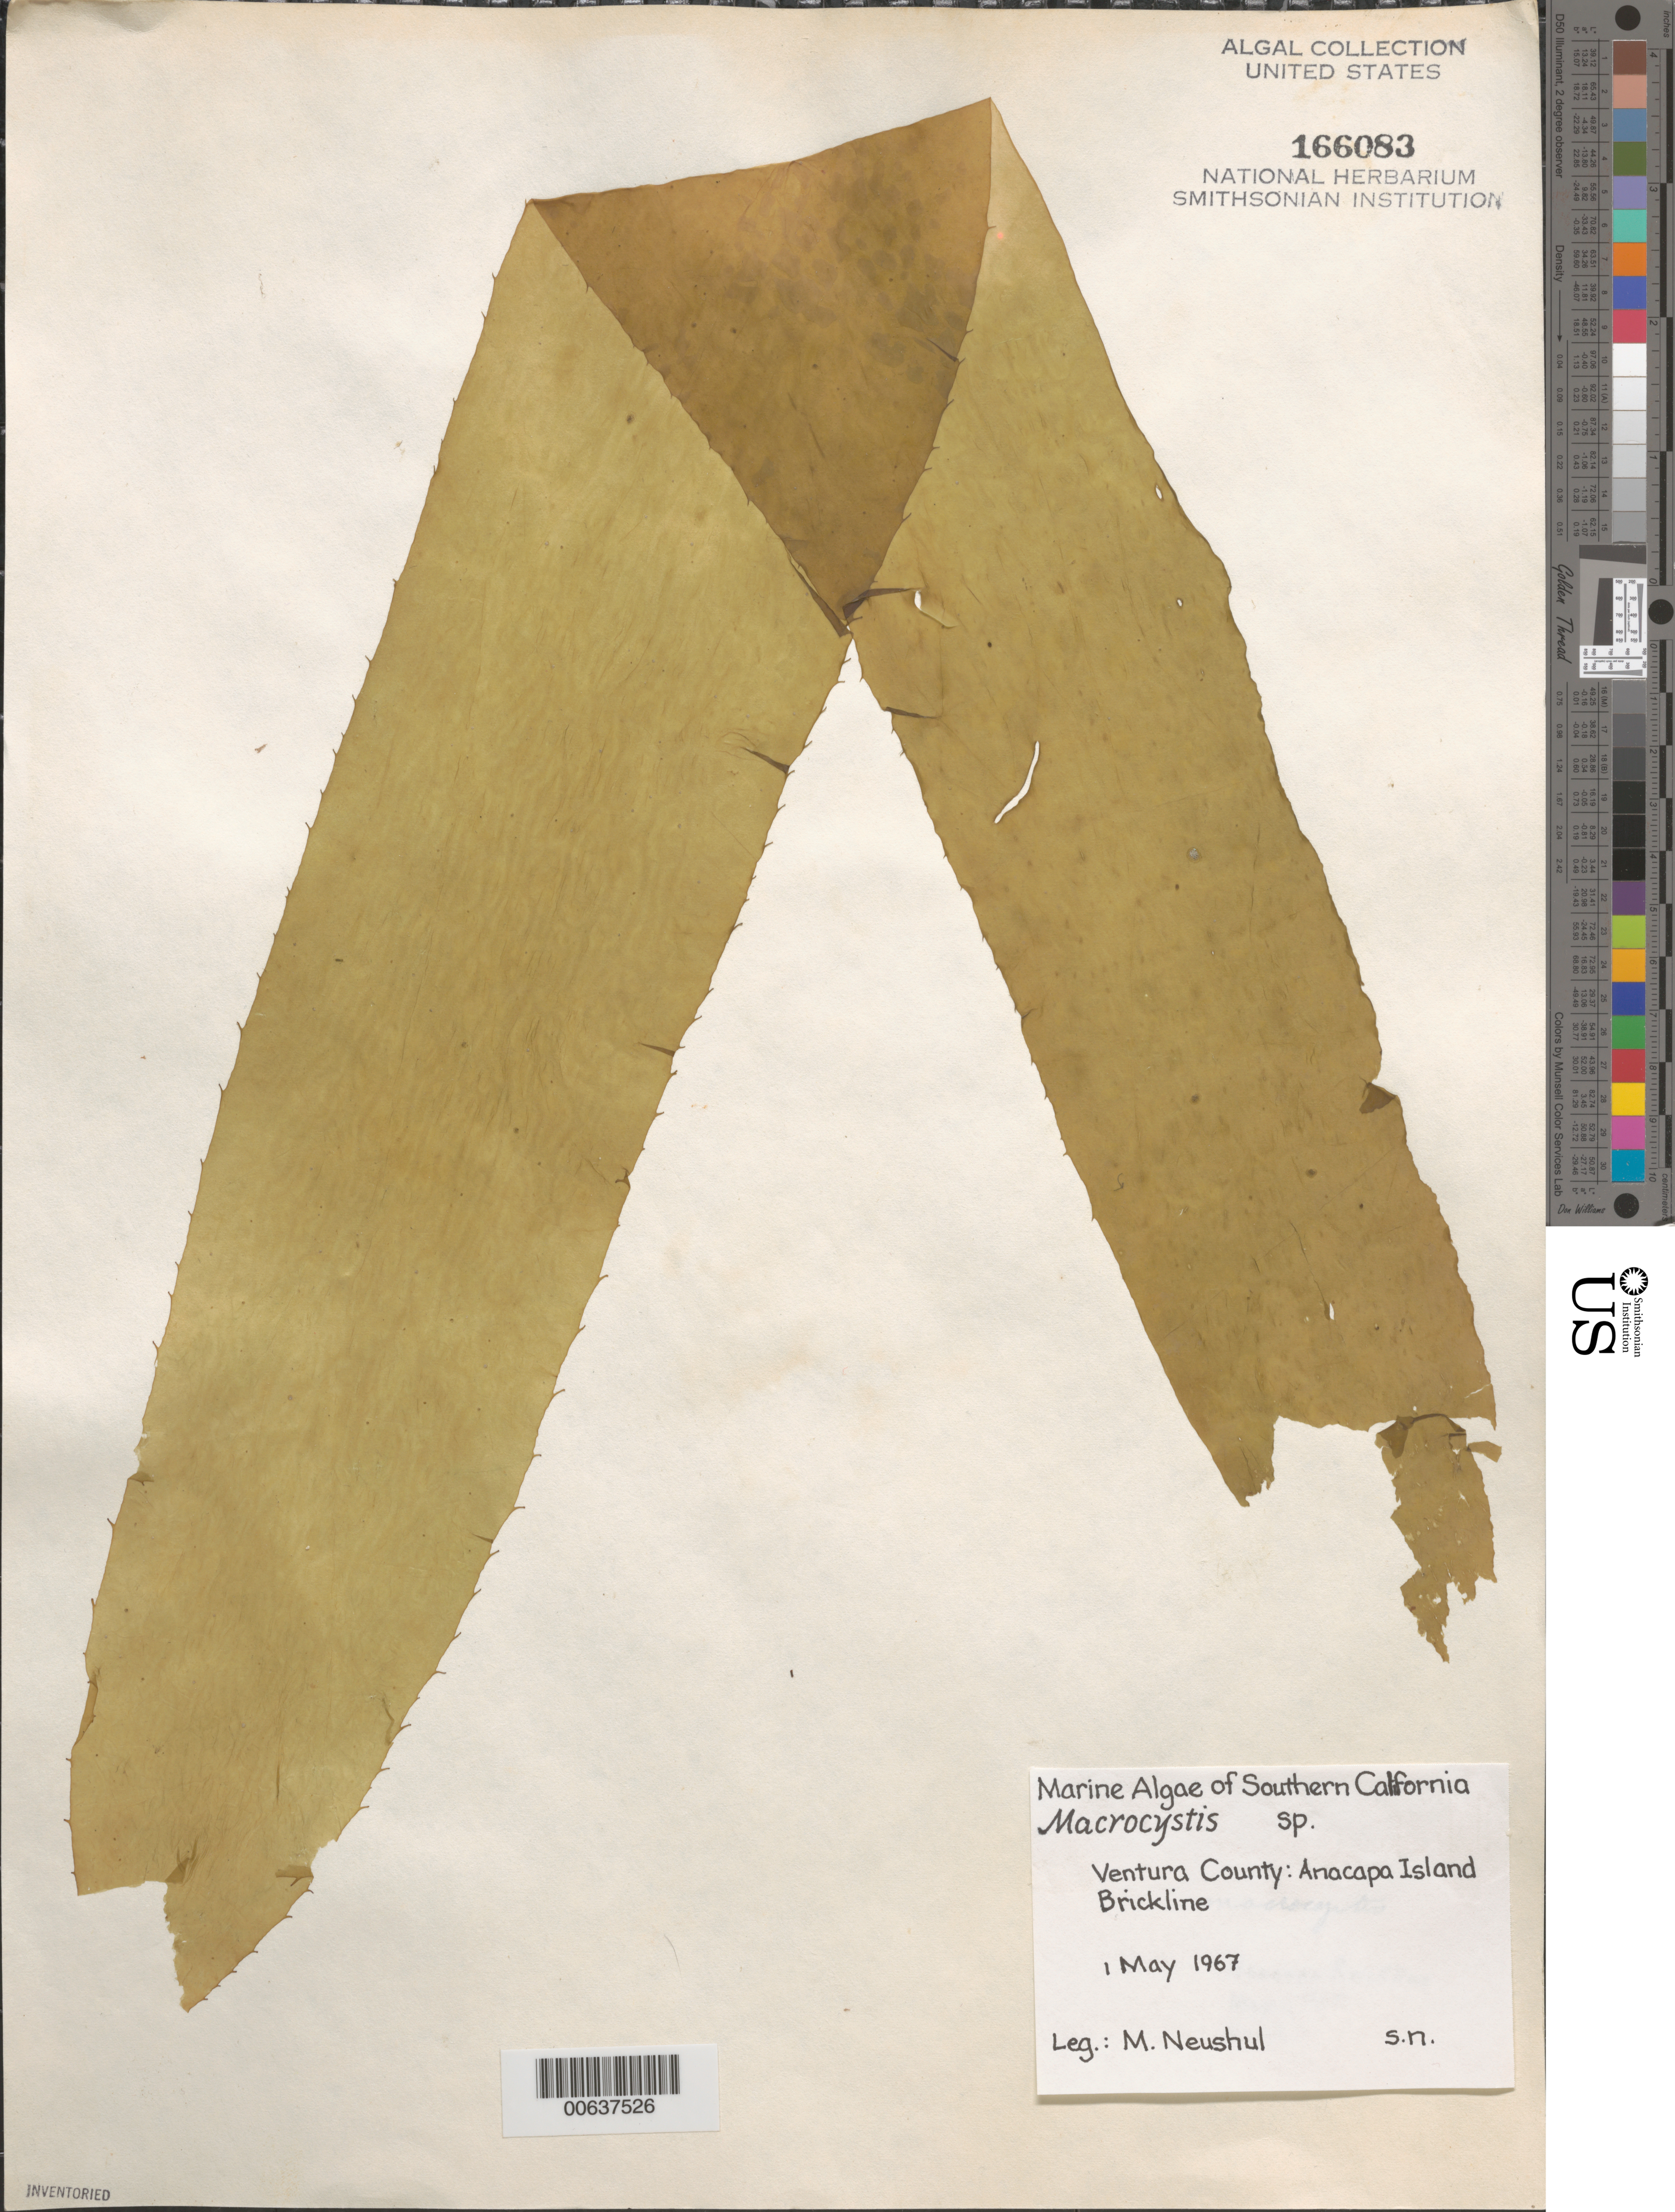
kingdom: Chromista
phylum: Ochrophyta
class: Phaeophyceae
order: Laminariales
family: Laminariaceae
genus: Macrocystis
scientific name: Macrocystis sp.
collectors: M. Neushul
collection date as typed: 01 May 1967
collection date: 1967-05-01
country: United States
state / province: California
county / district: Ventura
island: Anacapa Island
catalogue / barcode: US 166083